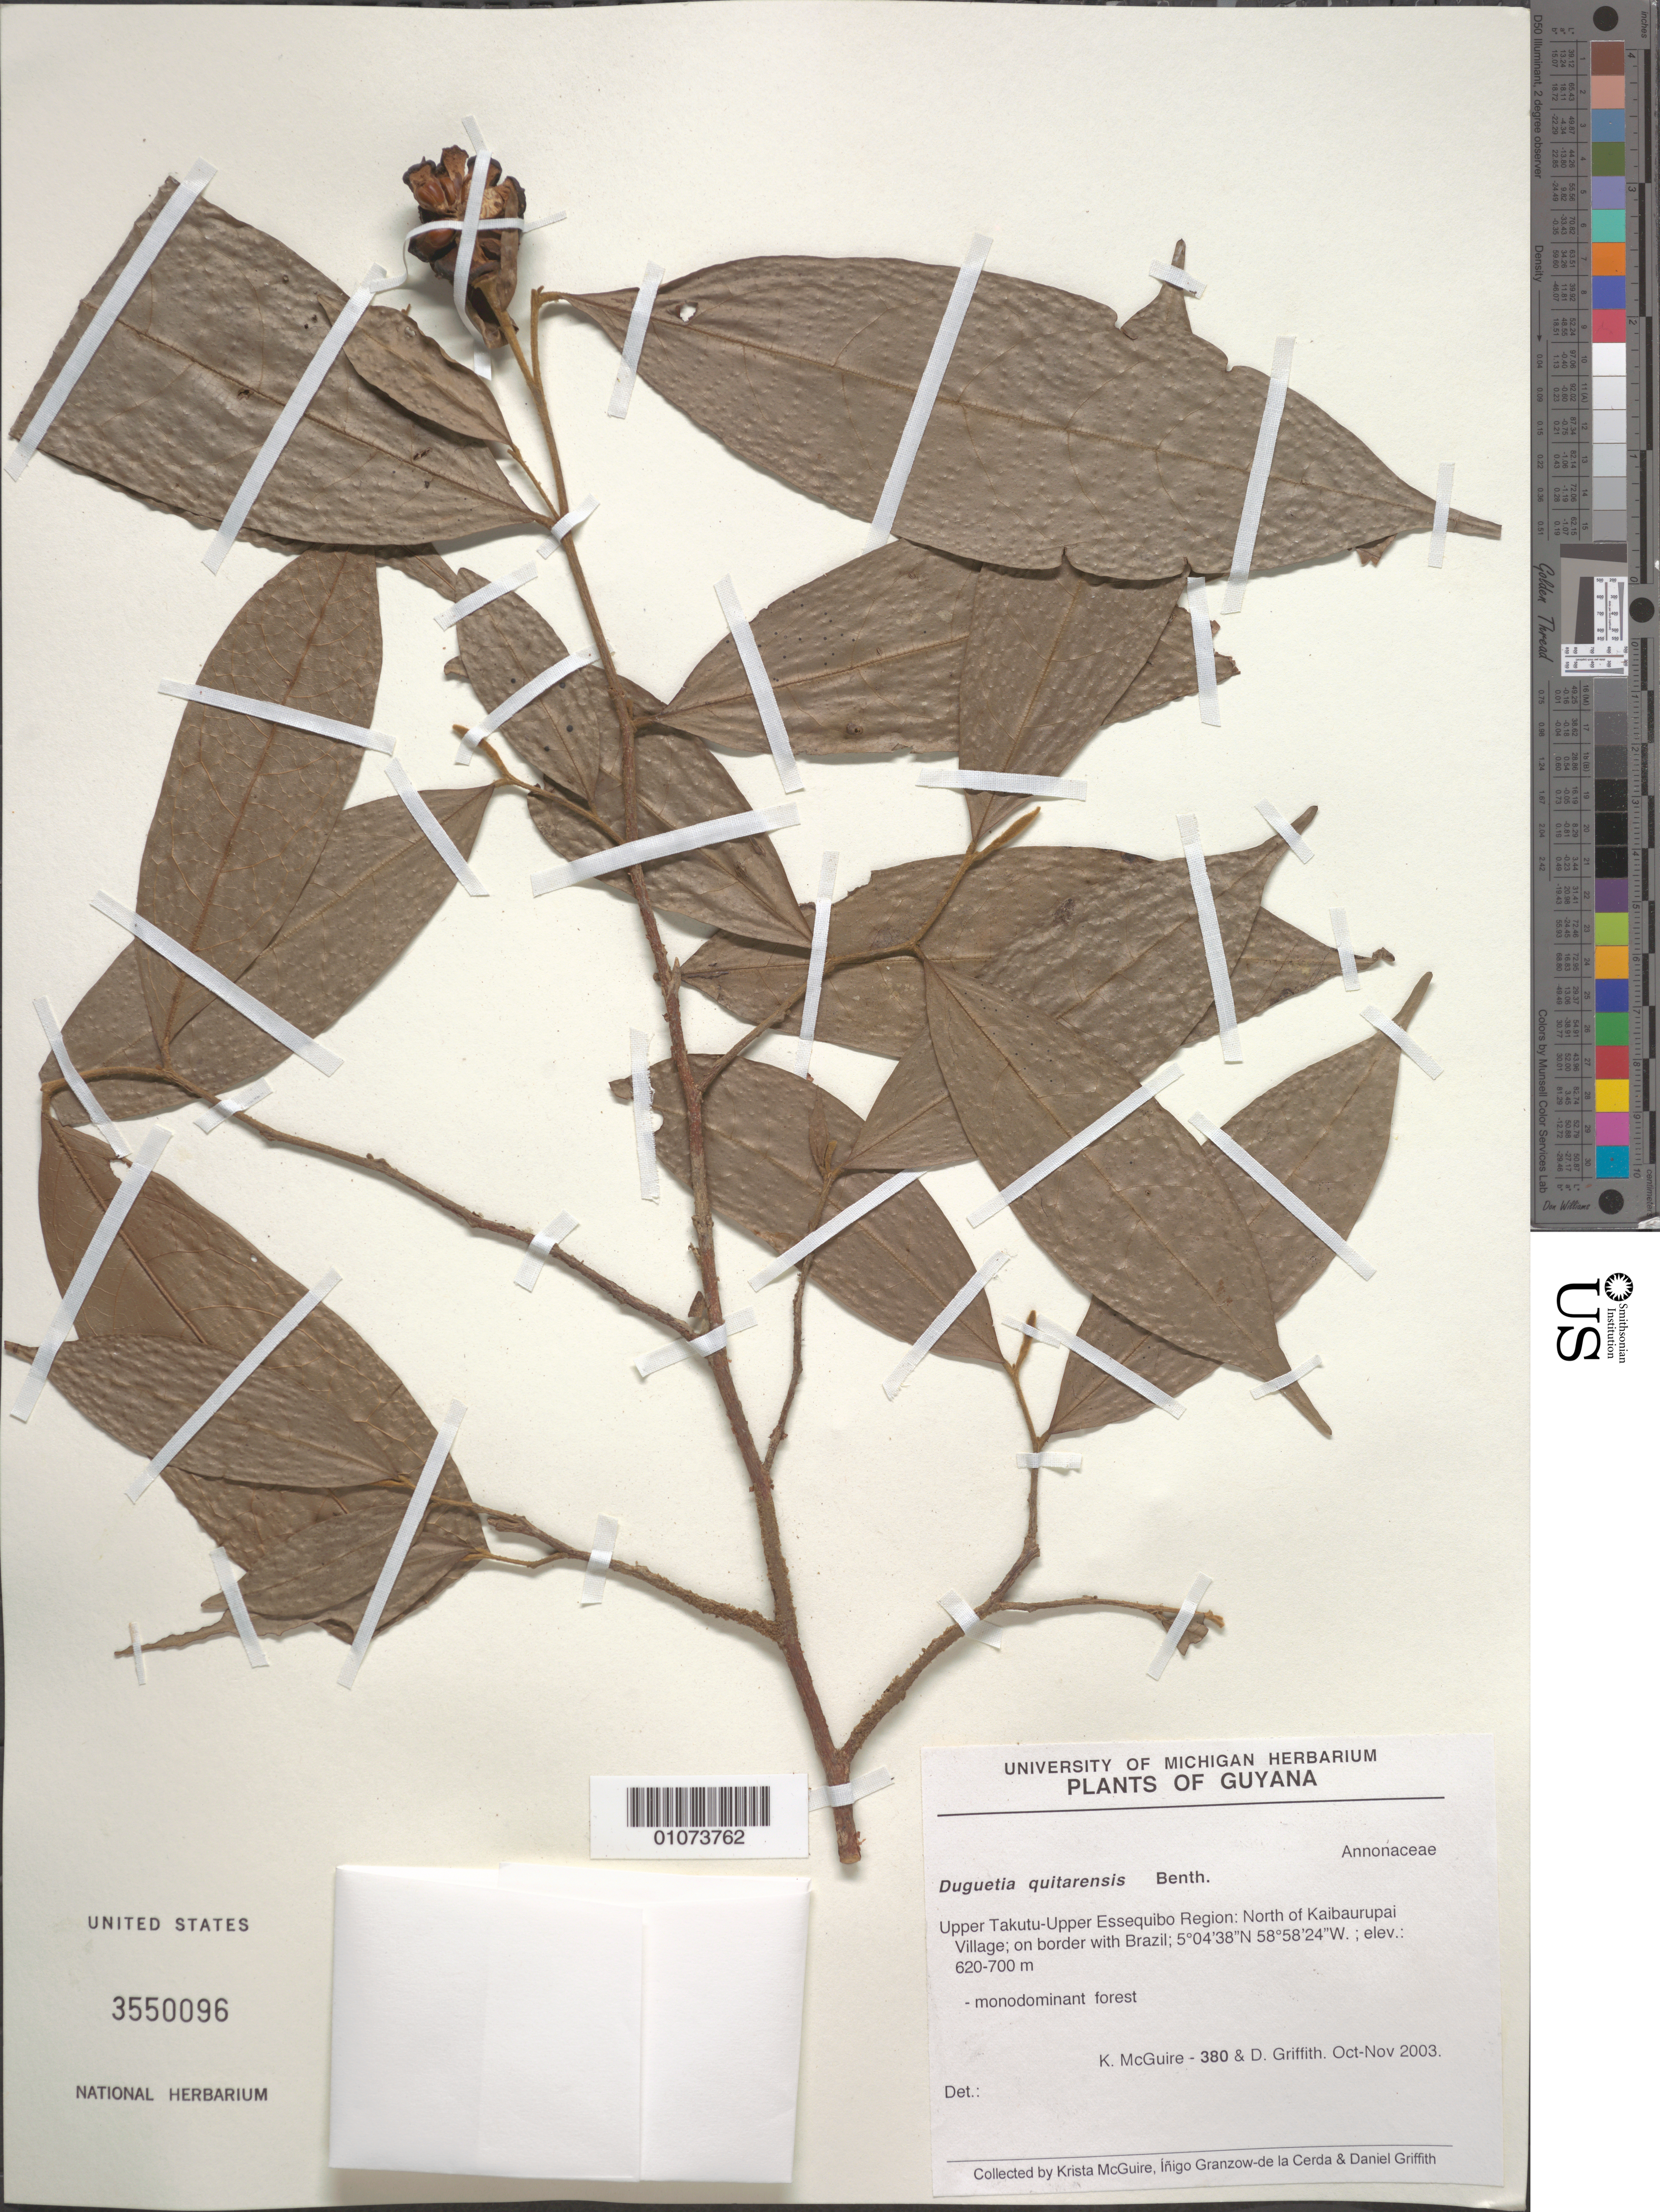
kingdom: Plantae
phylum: Tracheophyta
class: Magnoliopsida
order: Magnoliales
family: Annonaceae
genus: Duguetia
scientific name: Duguetia quitarensis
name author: Benth.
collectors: K. McGuire & D. Griffith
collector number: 380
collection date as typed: Oct-03 to Nov-03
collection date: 2003-10/2003-11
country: Guyana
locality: Upper Takutu - Upper Essequibo Region: North of Kaibaurupai Village; on border with Brazil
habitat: Monodominant forest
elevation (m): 620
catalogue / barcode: US 3550096